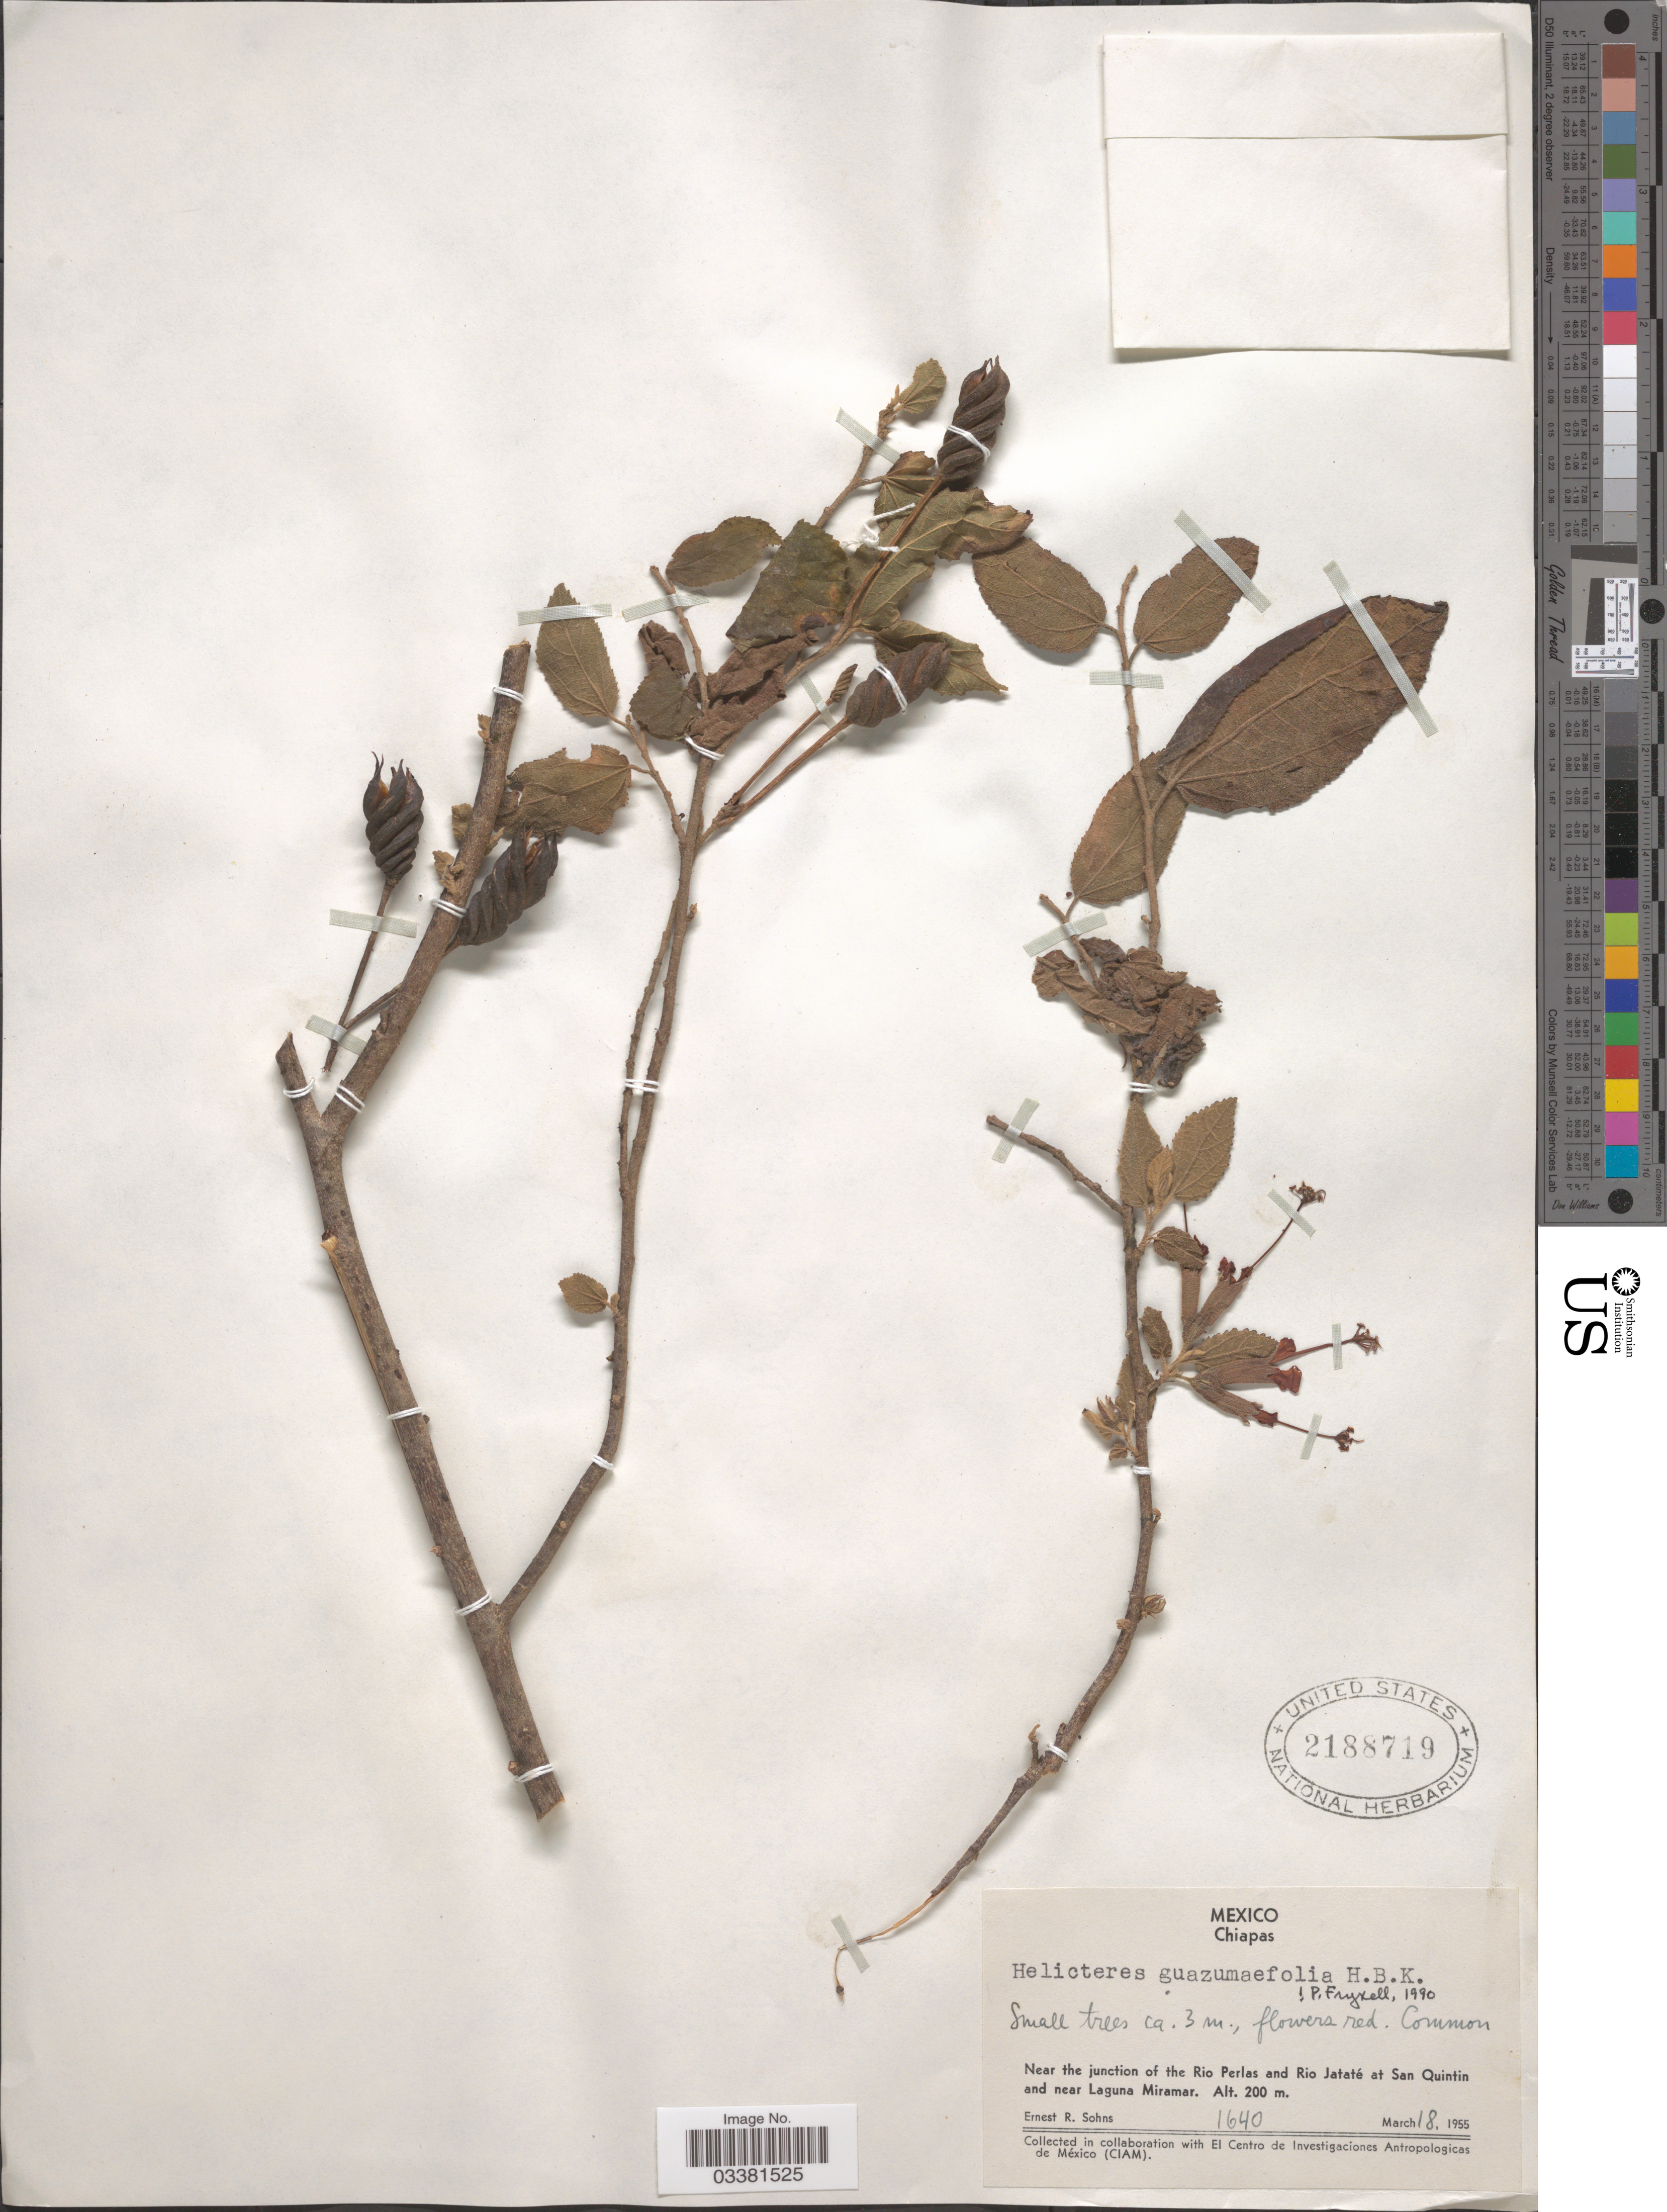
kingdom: Plantae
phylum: Tracheophyta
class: Magnoliopsida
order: Malvales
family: Malvaceae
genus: Helicteres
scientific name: Helicteres guazumifolia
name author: Kunth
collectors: E. R. Sohns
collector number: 1640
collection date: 1955-03-18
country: Mexico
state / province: Chiapas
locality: Near the junction of the Rio Perlas and Rio Jataté at San Quintin and near Laguna Miramar.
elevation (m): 200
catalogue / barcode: US 2188719